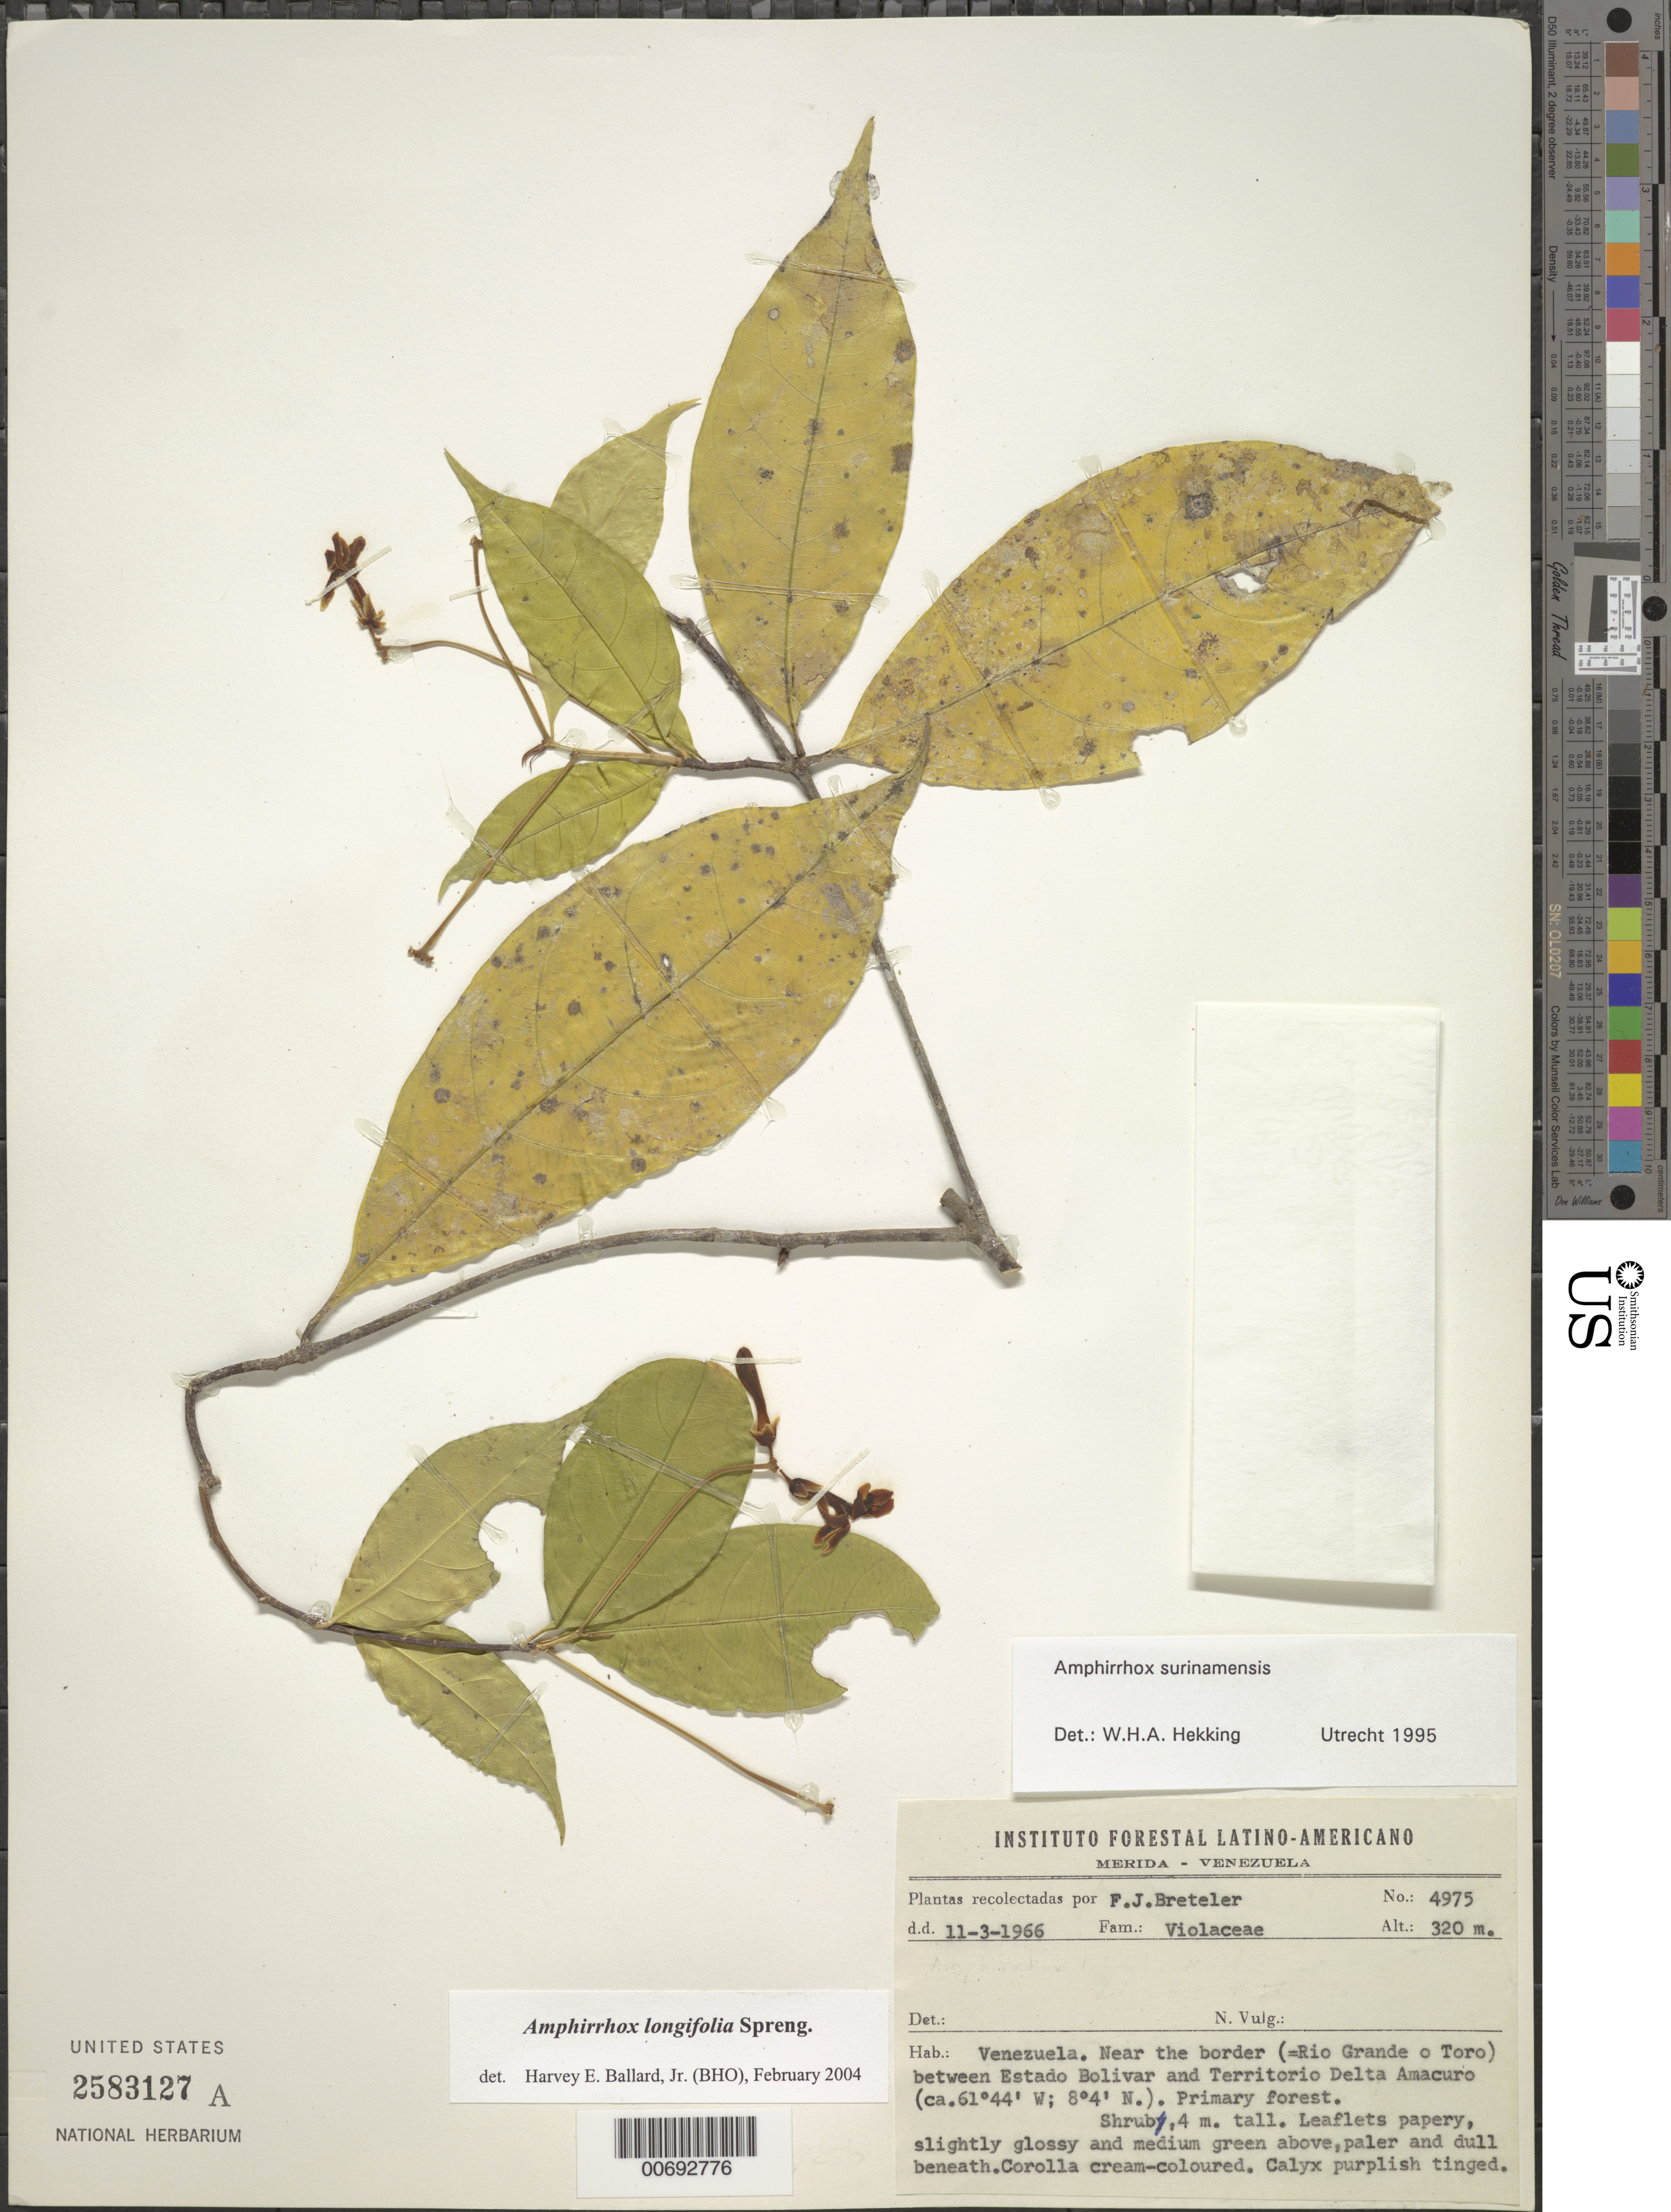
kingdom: Plantae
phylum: Tracheophyta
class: Magnoliopsida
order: Malpighiales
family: Violaceae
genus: Amphirrhox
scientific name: Amphirrhox longifolia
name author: (A. St.-Hil.) Spreng.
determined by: Ballard, Harvey E.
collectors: F. J. Breteler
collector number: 4975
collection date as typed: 11-Mar-66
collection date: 1966-03-11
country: Venezuela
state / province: Bolívar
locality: Río Grande o Toro, near border between Estado Bolívar and Territorío Delta Amacuro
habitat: Primary forest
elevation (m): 320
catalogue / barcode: US 2583127A